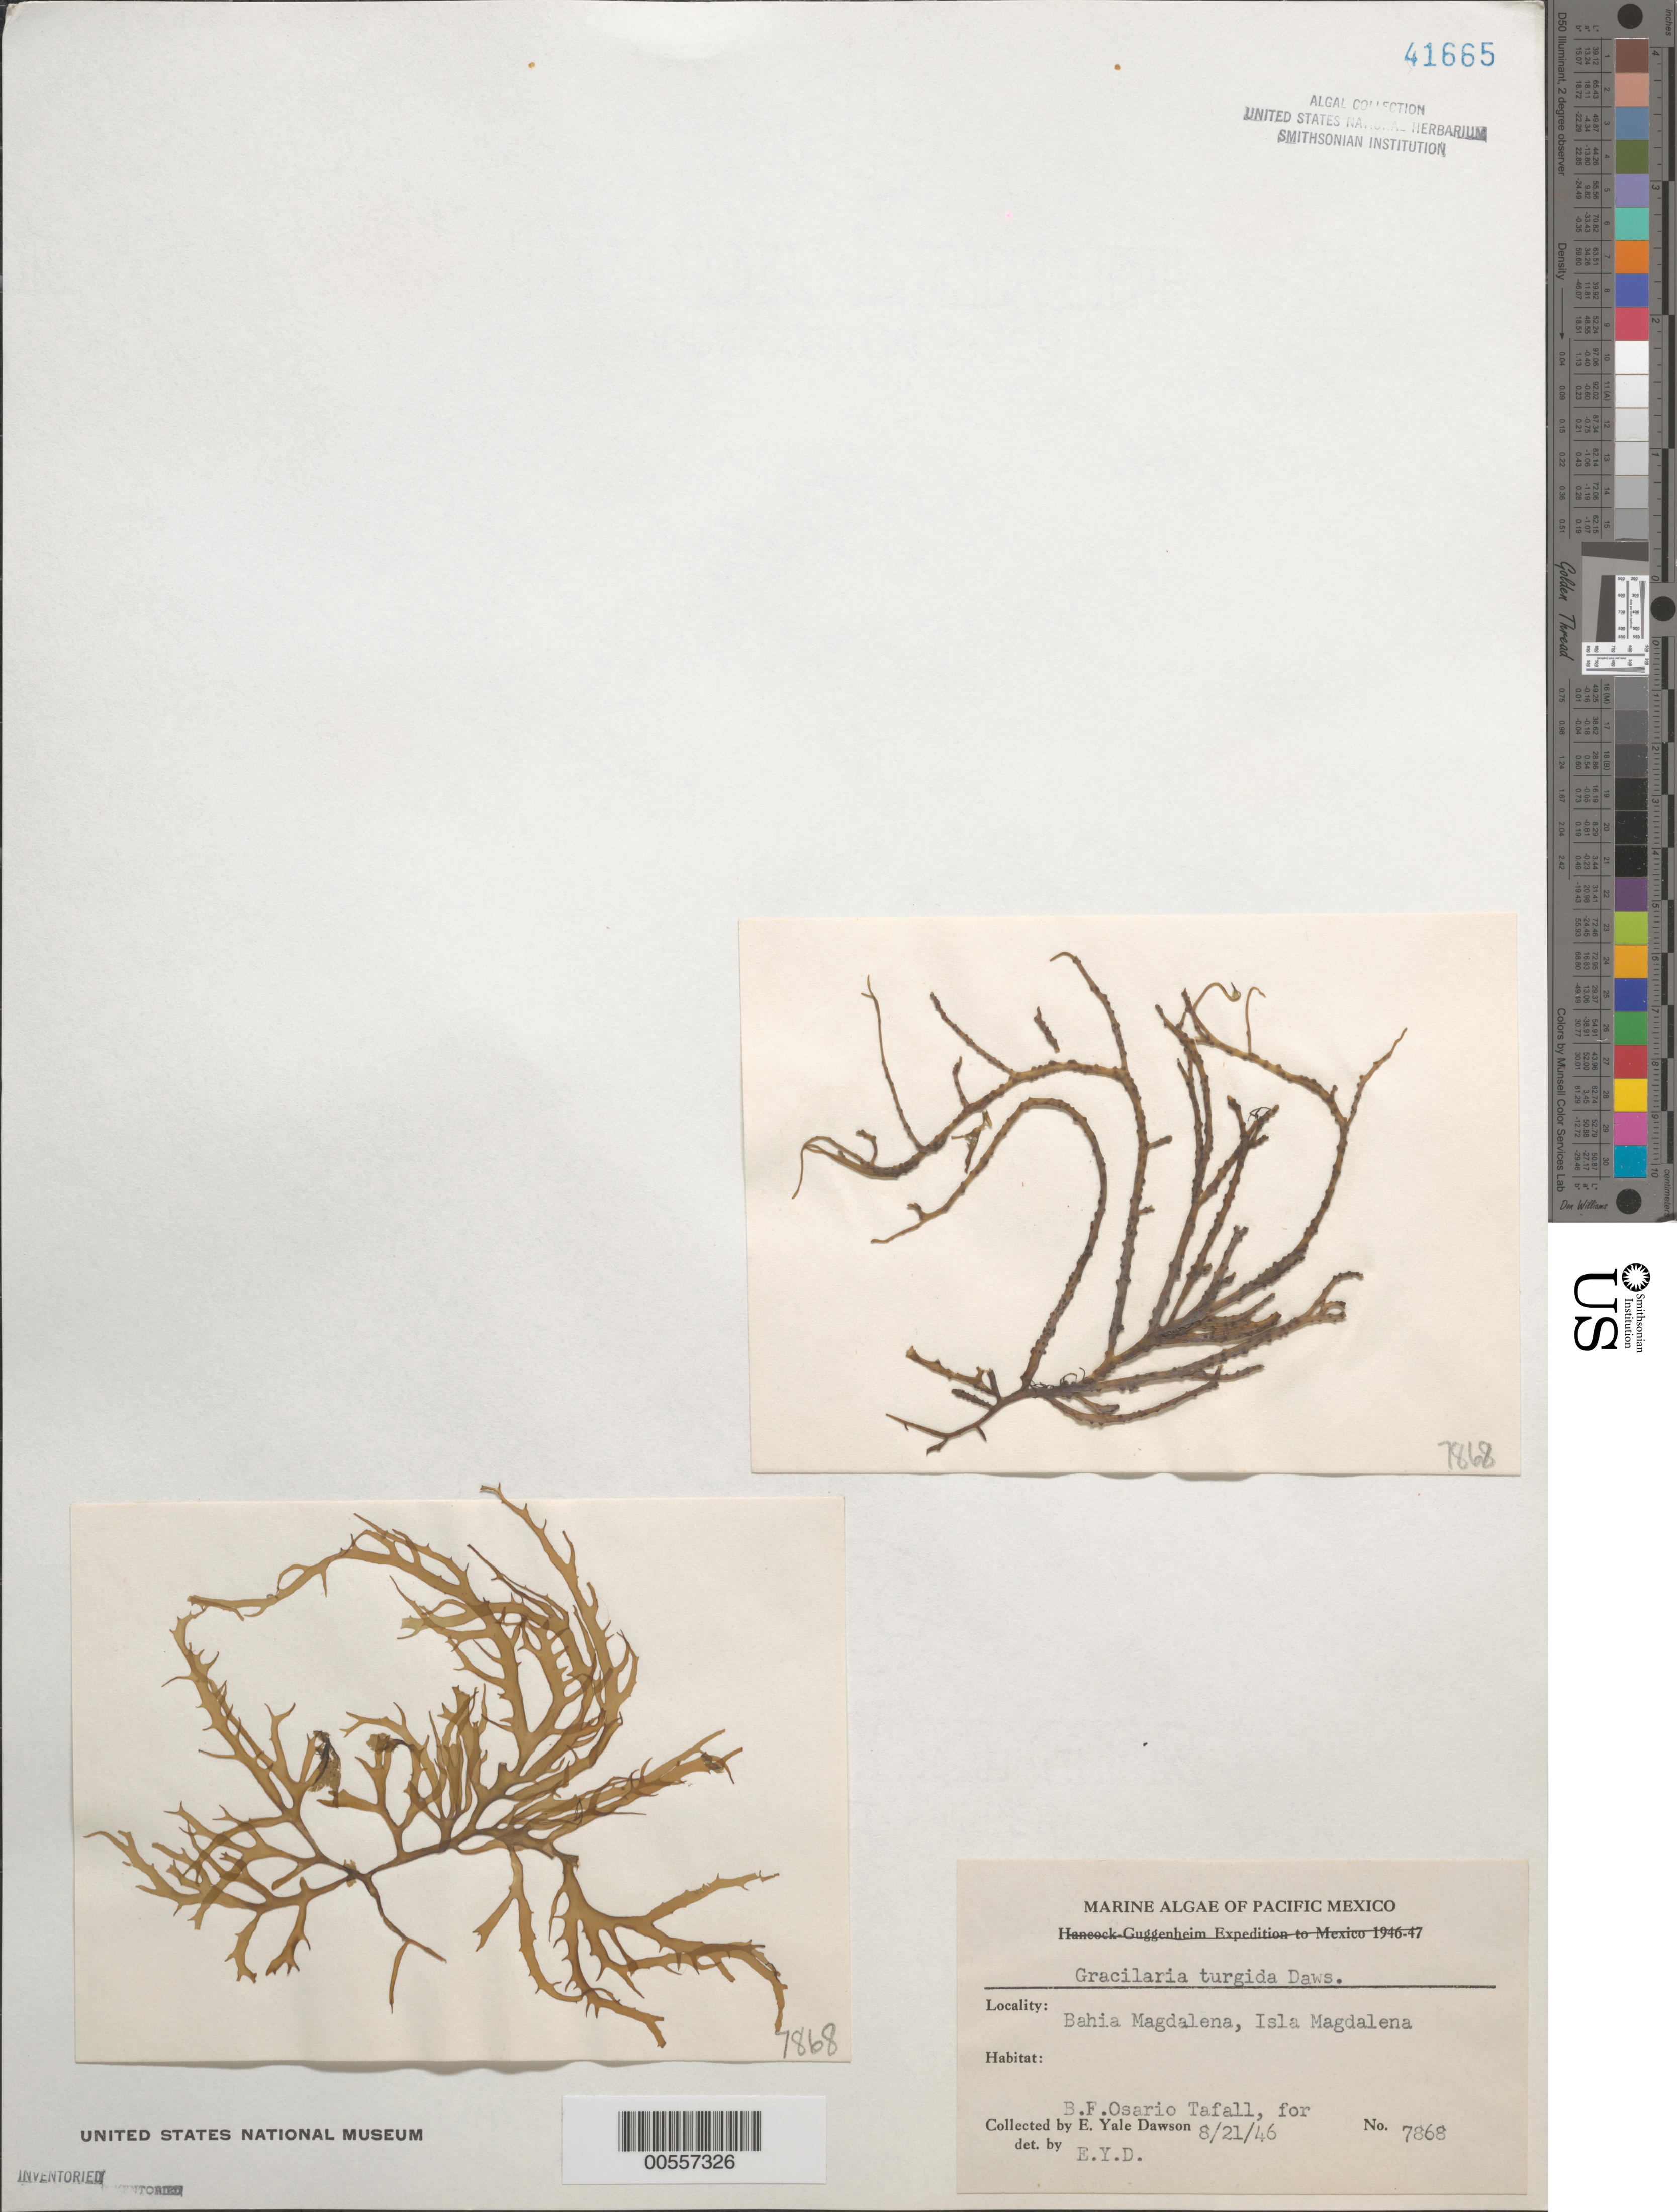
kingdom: Plantae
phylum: Rhodophyta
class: Florideophyceae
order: Gracilariales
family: Gracilariaceae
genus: Gracilaria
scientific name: Gracilaria turgida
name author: E.Y. Dawson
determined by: Dawson, E. Y.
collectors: B. Osario Tafall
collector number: EYD 7868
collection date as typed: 21 Aug 1946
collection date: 1946-08-21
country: Mexico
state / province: Baja California Sur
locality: Isla Magdalena, Bahia Magdalena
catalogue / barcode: US 41665